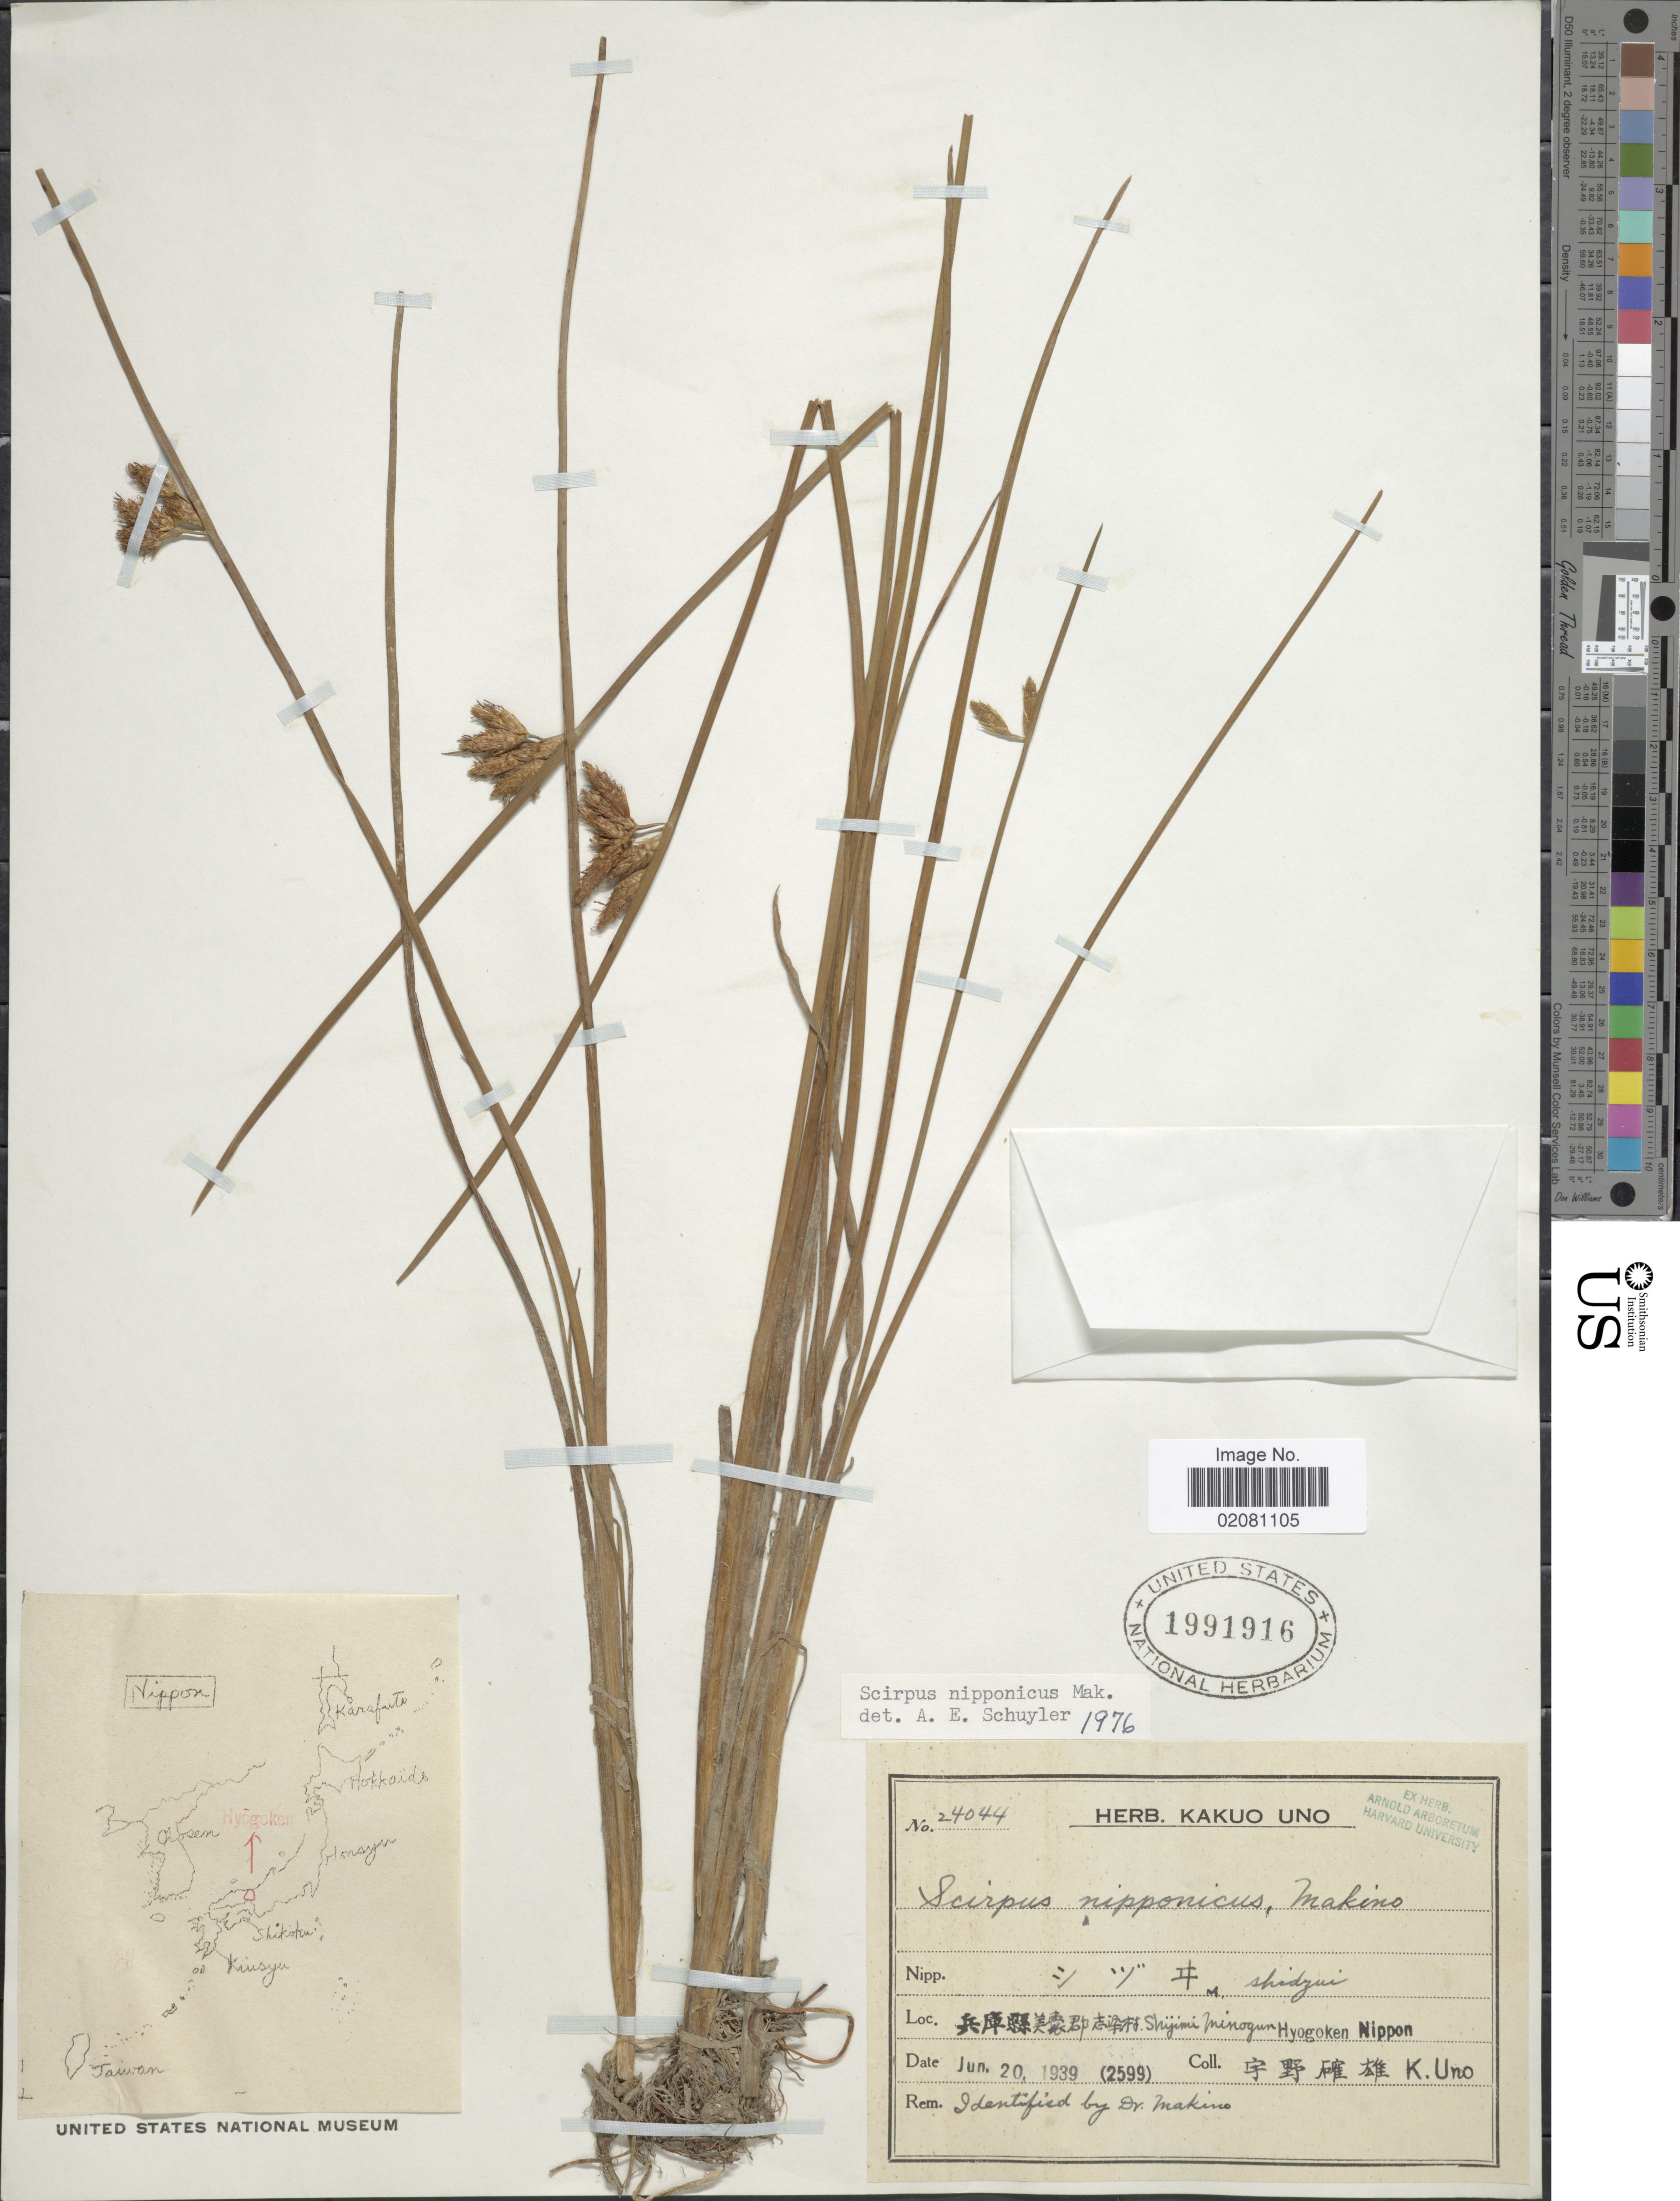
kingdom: Plantae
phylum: Tracheophyta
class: Liliopsida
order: Poales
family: Cyperaceae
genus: Schoenoplectus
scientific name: Schoenoplectus nipponicus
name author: (Makino) Soják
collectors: K. Uno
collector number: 24044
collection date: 1939-06-20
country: Japan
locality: Shijimi, Minogun, Hygoken, Nippon.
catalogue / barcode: US 1991916